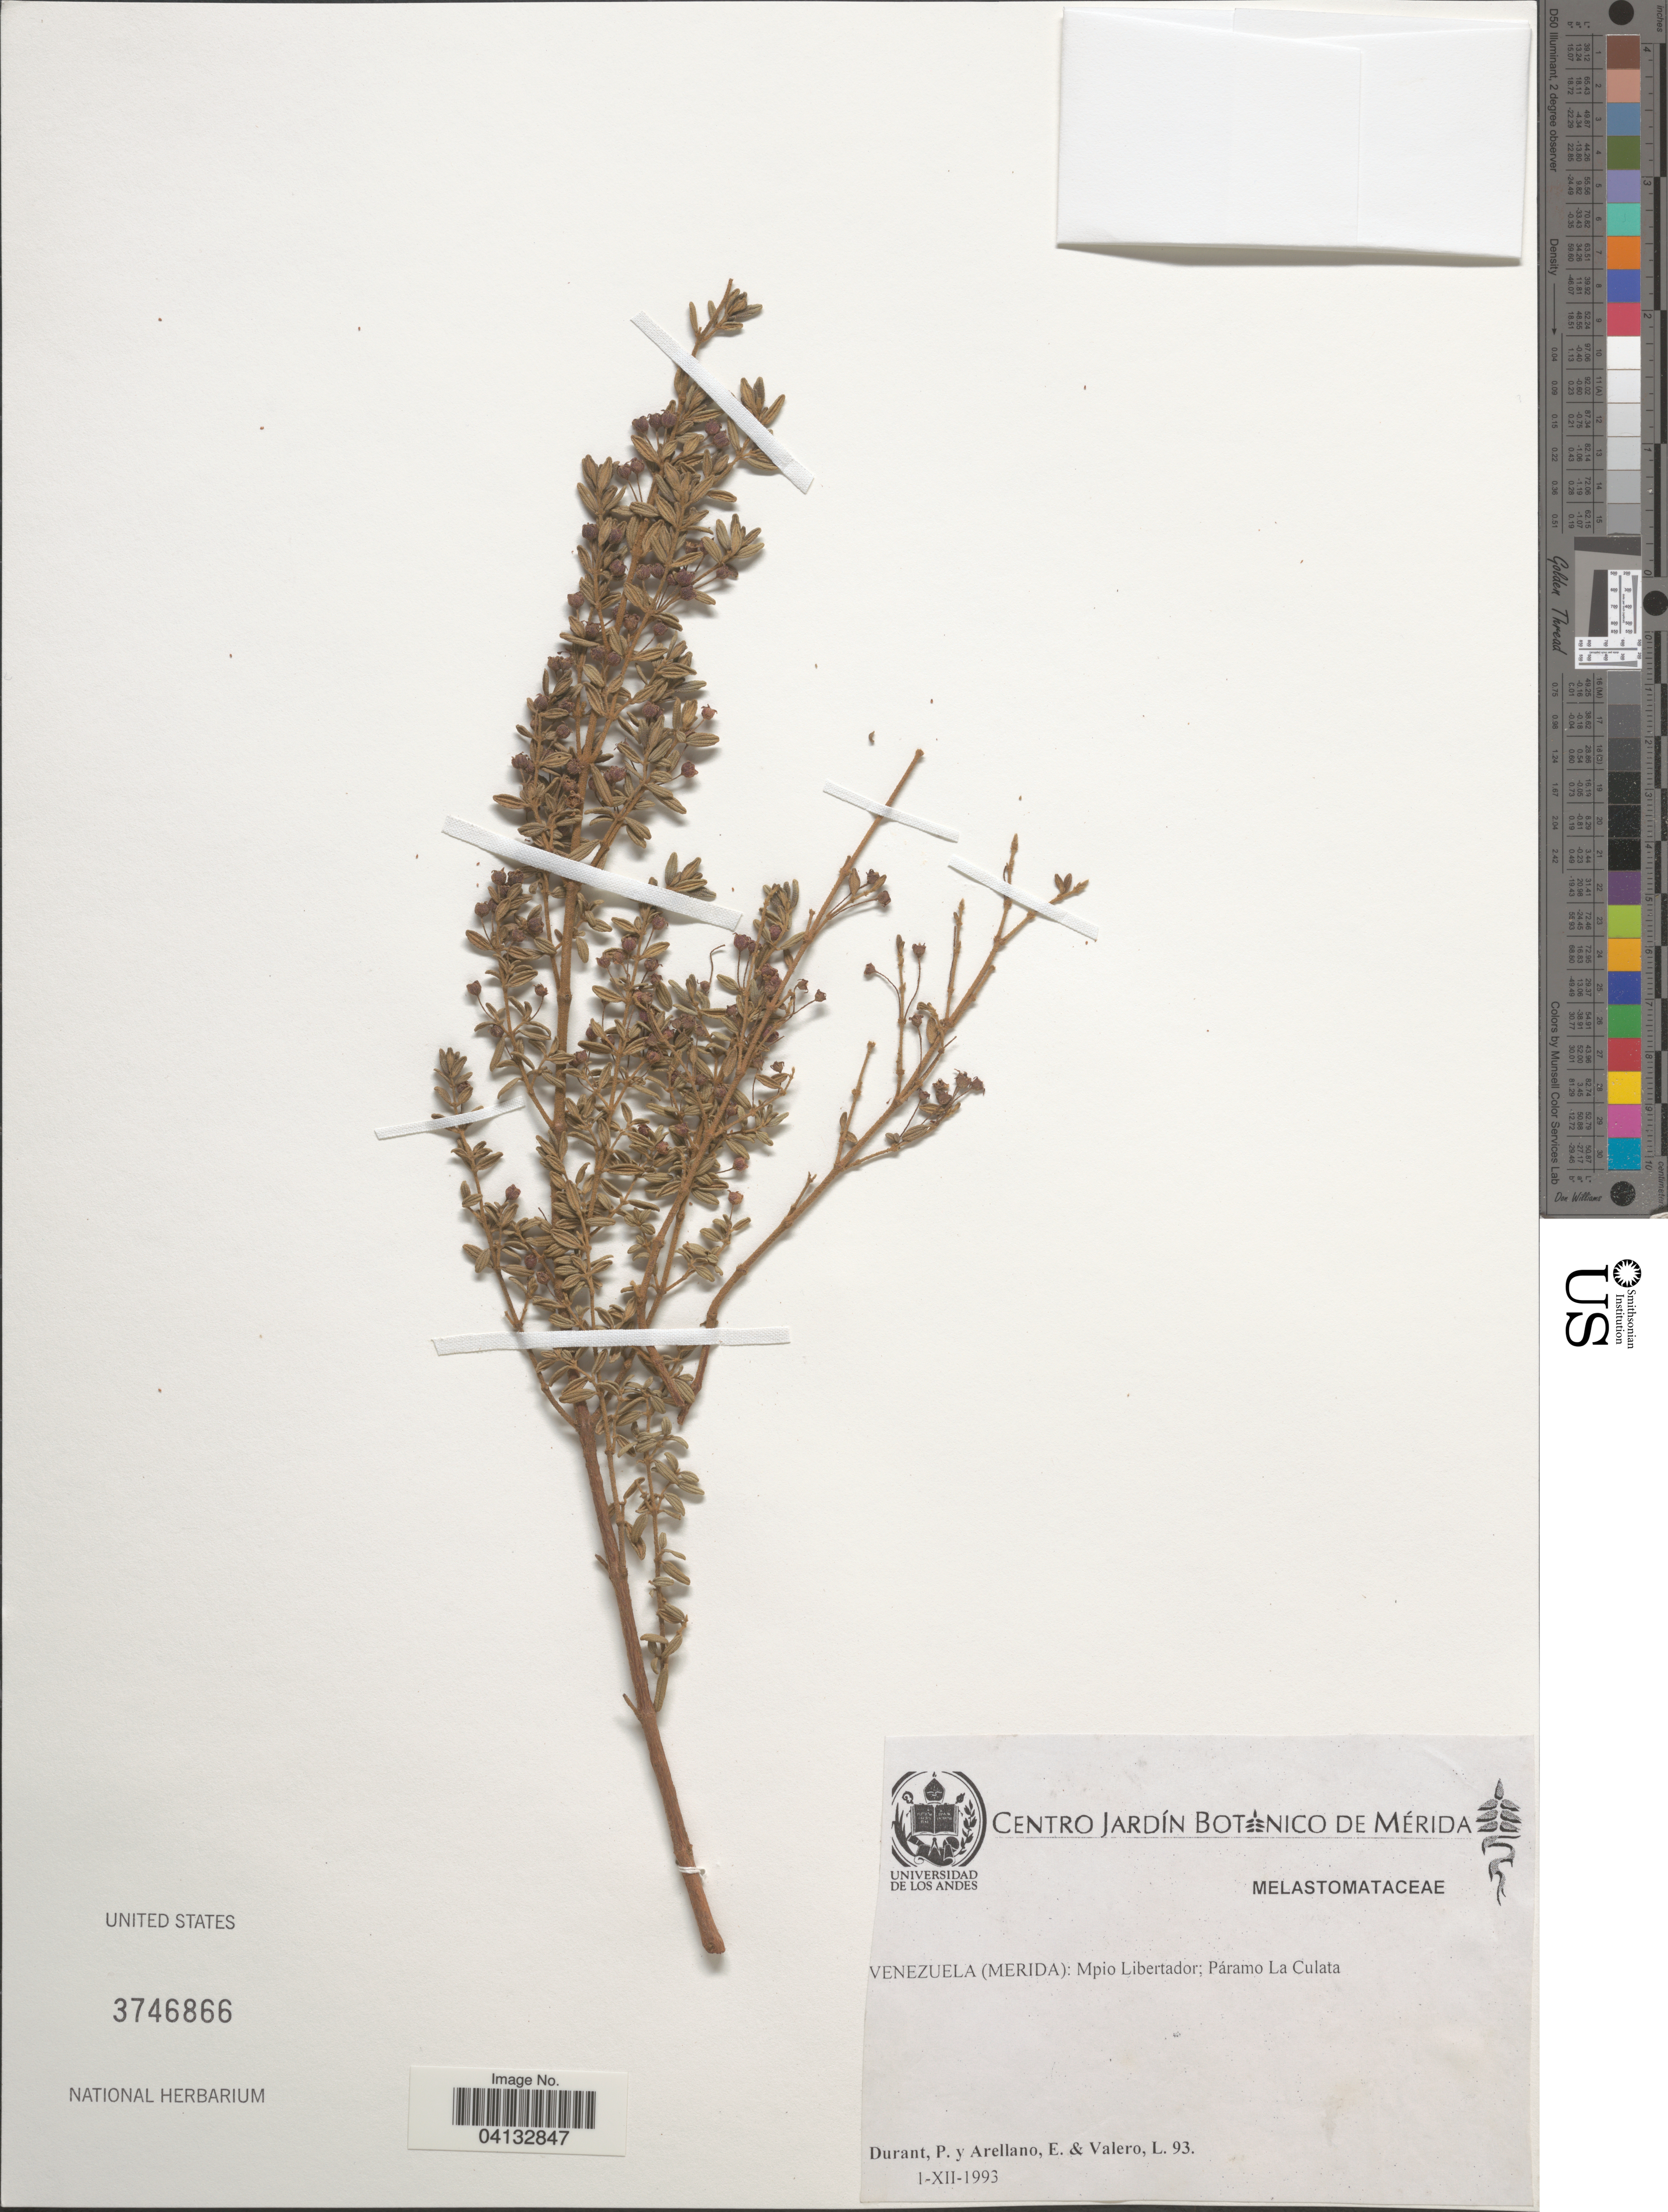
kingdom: Plantae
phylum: Tracheophyta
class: Magnoliopsida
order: Myrtales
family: Melastomataceae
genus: Chaetolepis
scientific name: Chaetolepis sp.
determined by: Michelangeli, F. A.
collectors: P. Durant, E. Arellano & L. Valero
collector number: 93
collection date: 1993-12-01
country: Venezuela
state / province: Merida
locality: Mpio. Libertador; Páramo La Culata.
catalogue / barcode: US 3746866